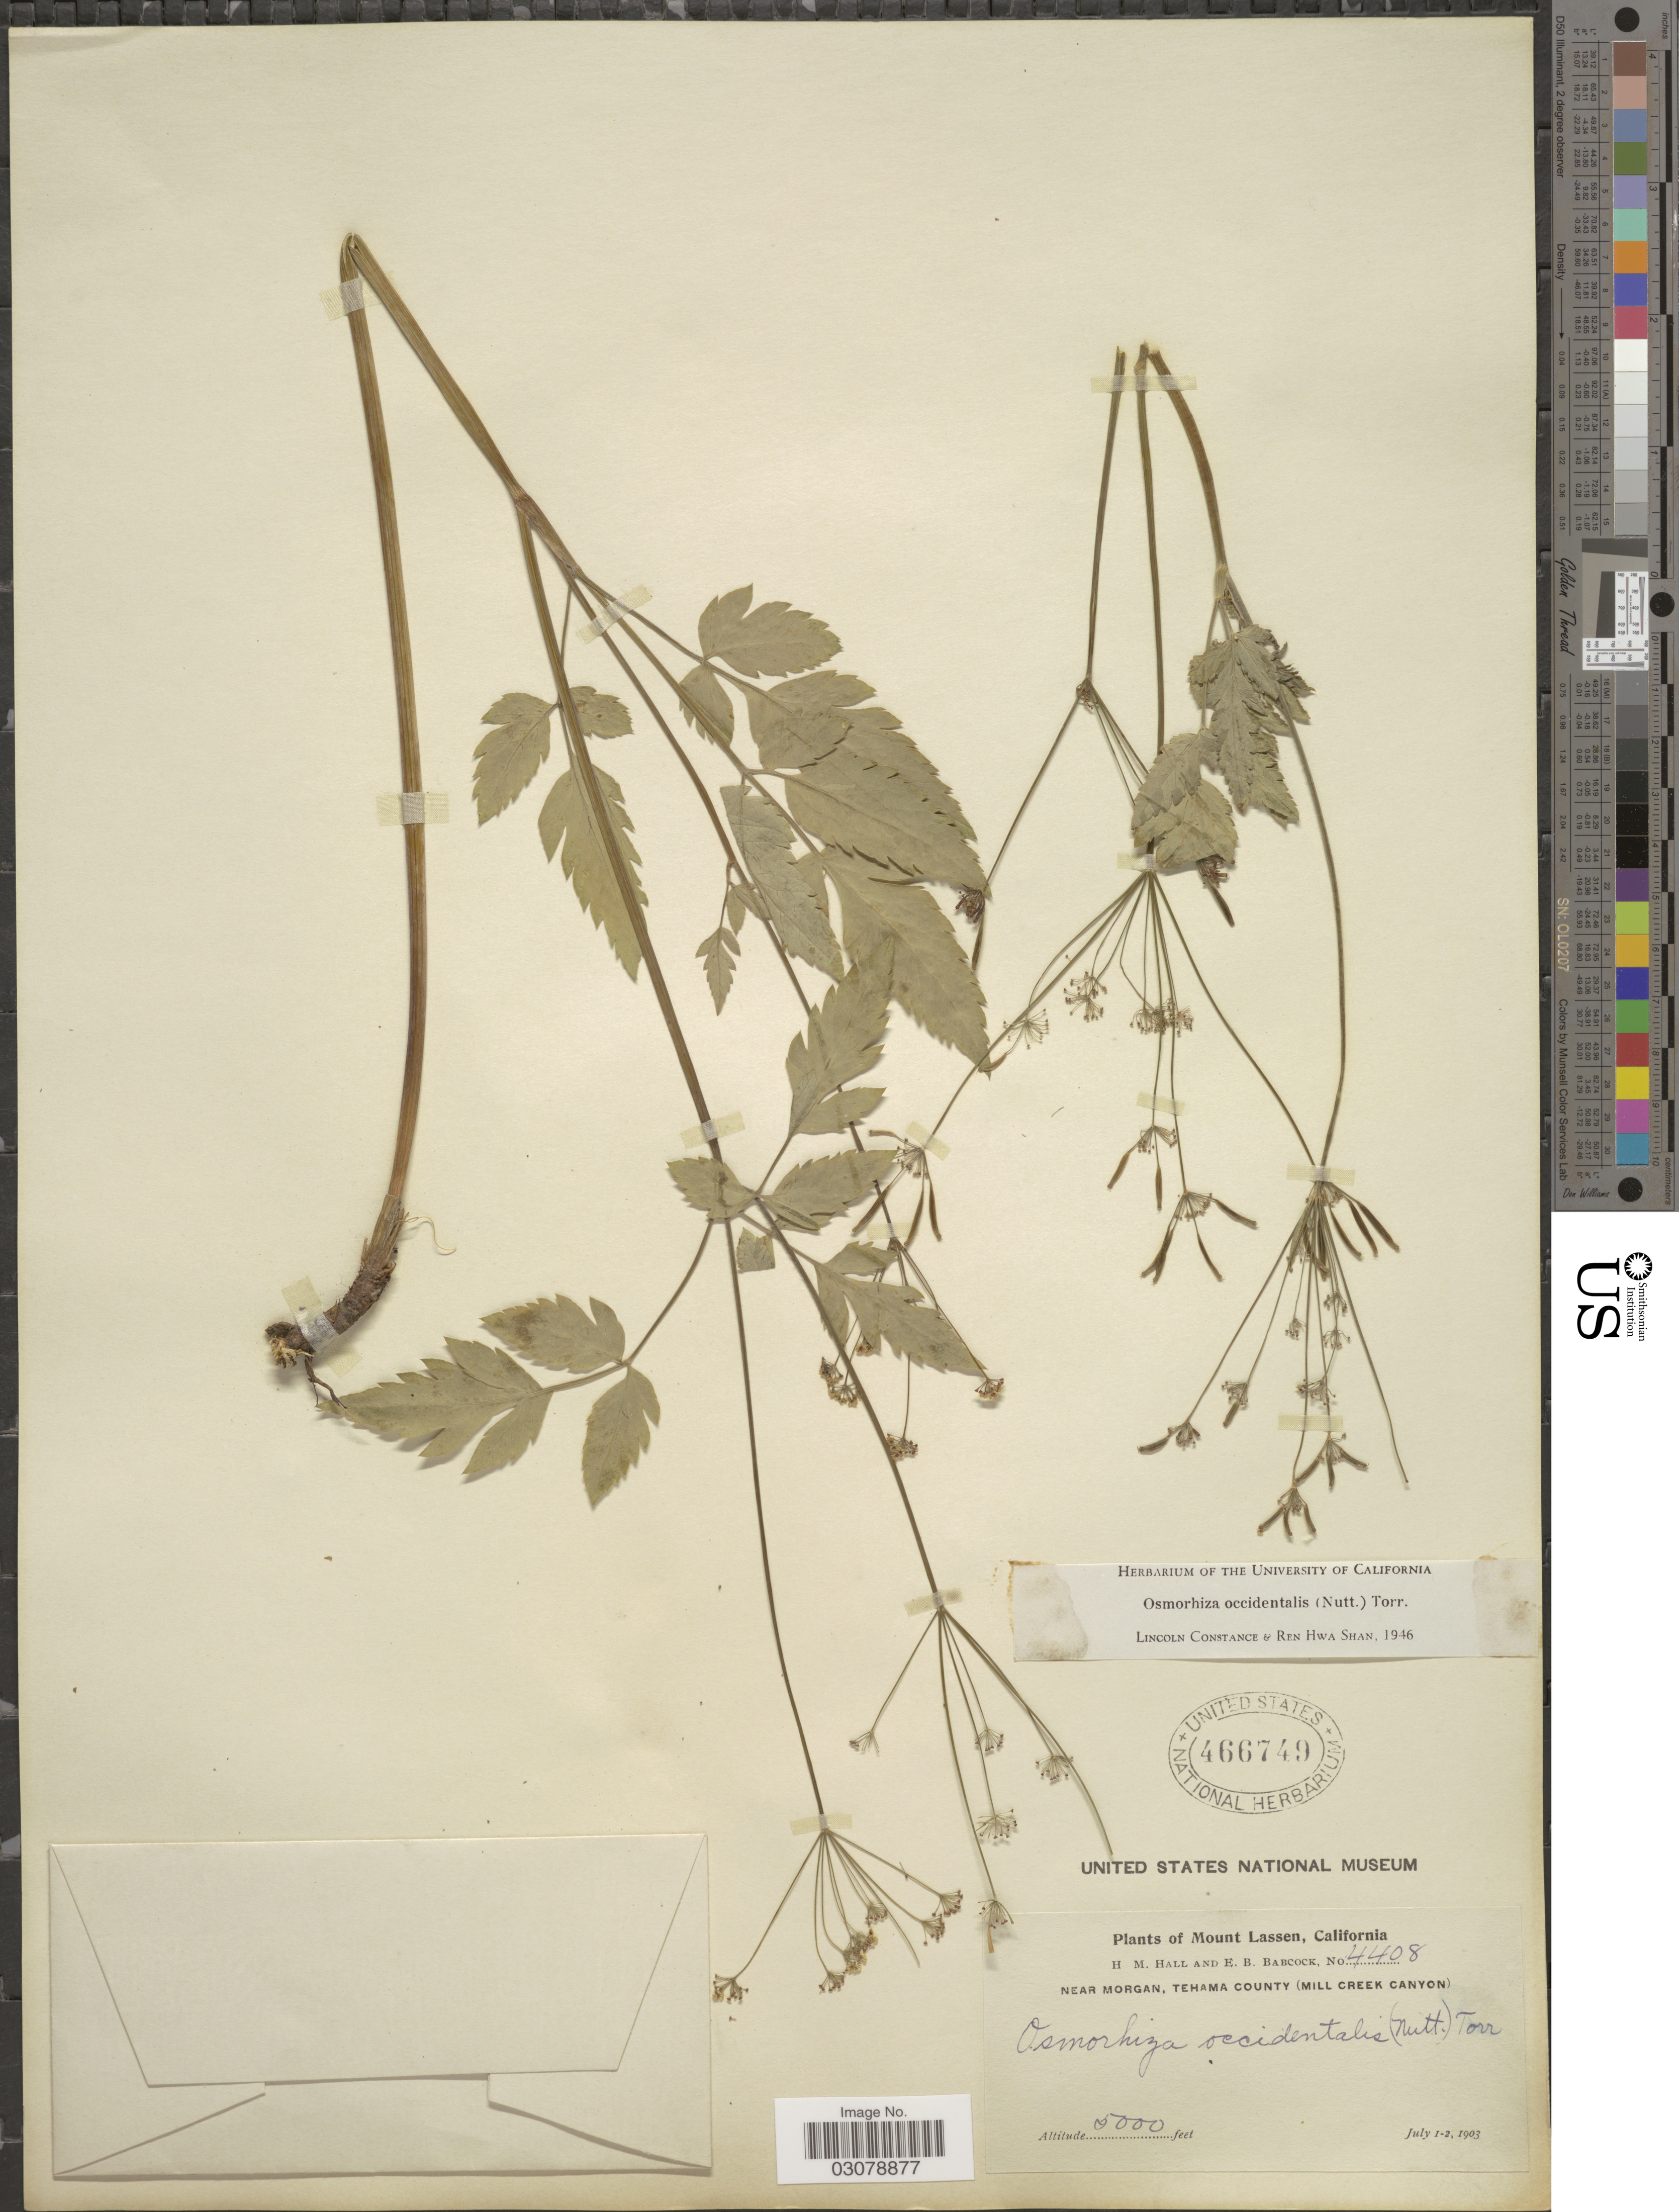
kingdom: Plantae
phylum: Tracheophyta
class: Magnoliopsida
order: Apiales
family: Apiaceae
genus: Osmorhiza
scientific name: Osmorhiza occidentalis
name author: (Nutt.) Torr.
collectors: H. M. Hall & E. B. Babcock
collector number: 4408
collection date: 1903-07-01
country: United States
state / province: California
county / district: Tehama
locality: Mount Lassen, Near Morgan, Tehama County (Mill Creek Canyon).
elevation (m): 1524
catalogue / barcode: US 466749